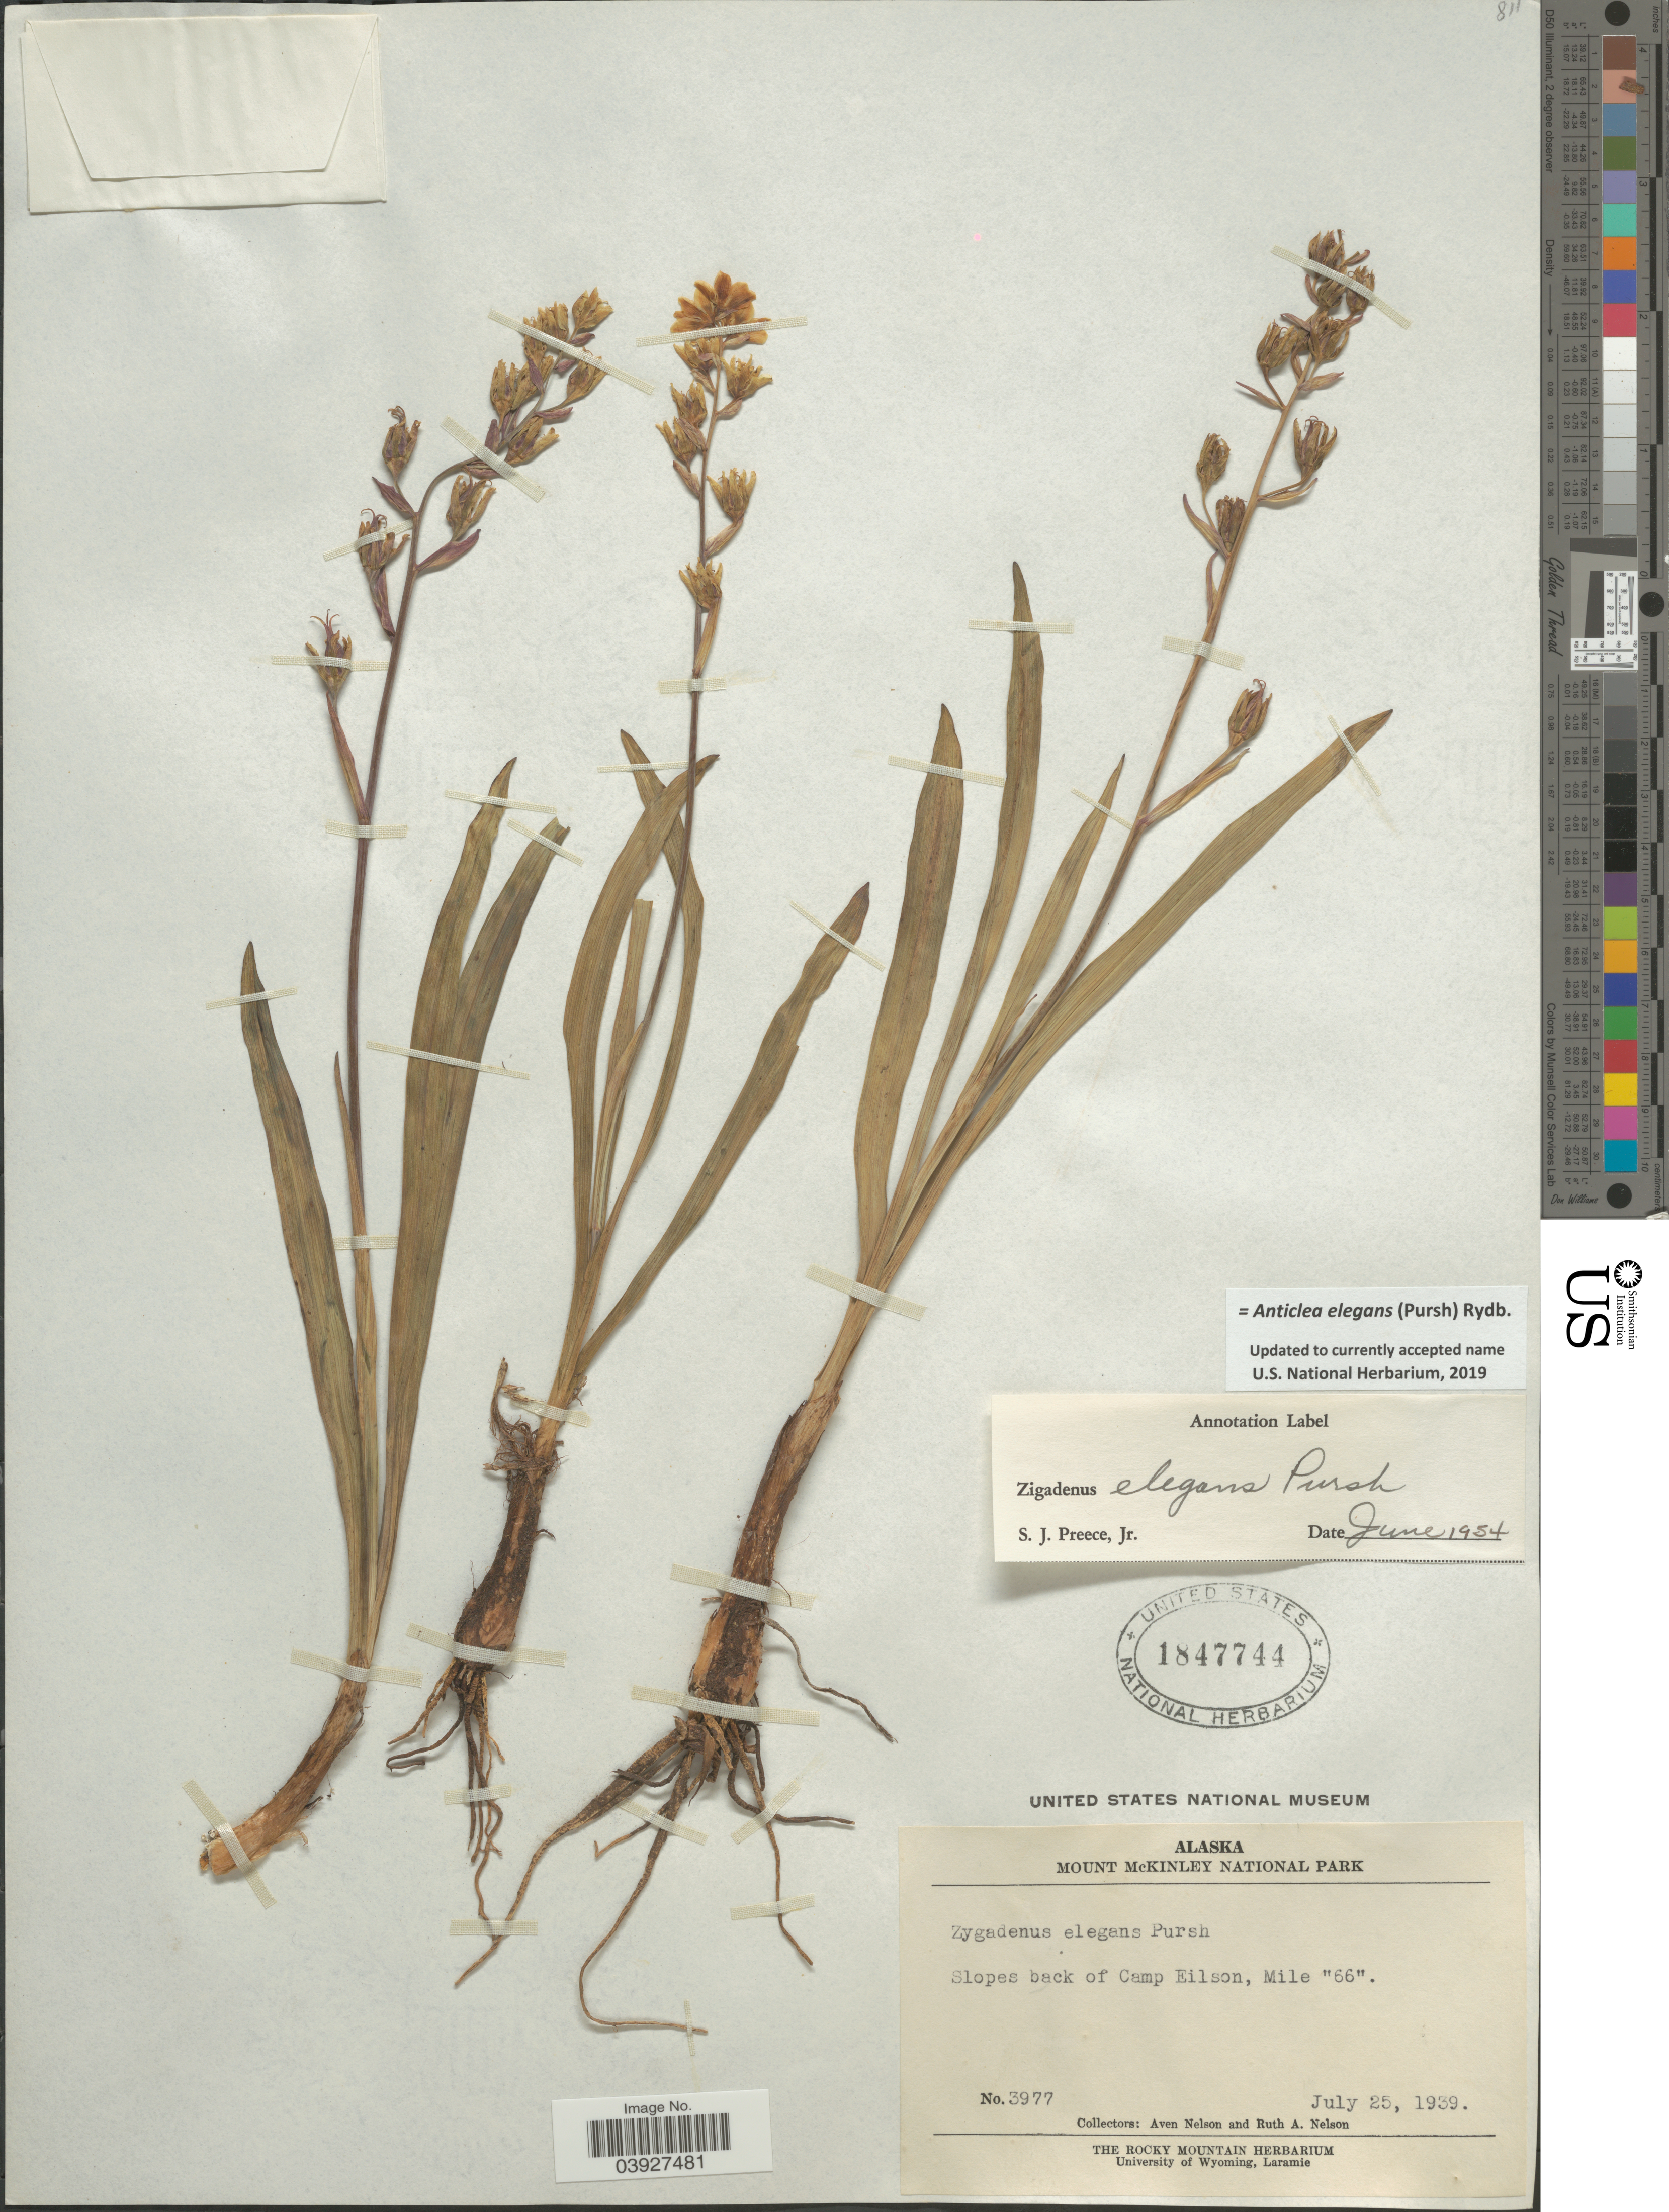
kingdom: Plantae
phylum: Tracheophyta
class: Liliopsida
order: Liliales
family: Melanthiaceae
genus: Anticlea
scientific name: Anticlea elegans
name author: (Pursh) Rydb.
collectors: A. Nelson & R. A. Nelson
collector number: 3977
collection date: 1939-07-25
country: United States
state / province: Alaska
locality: Mount McKinley National Park. Slopes back of Camp Eilson, Mile "66".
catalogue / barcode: US 1847744